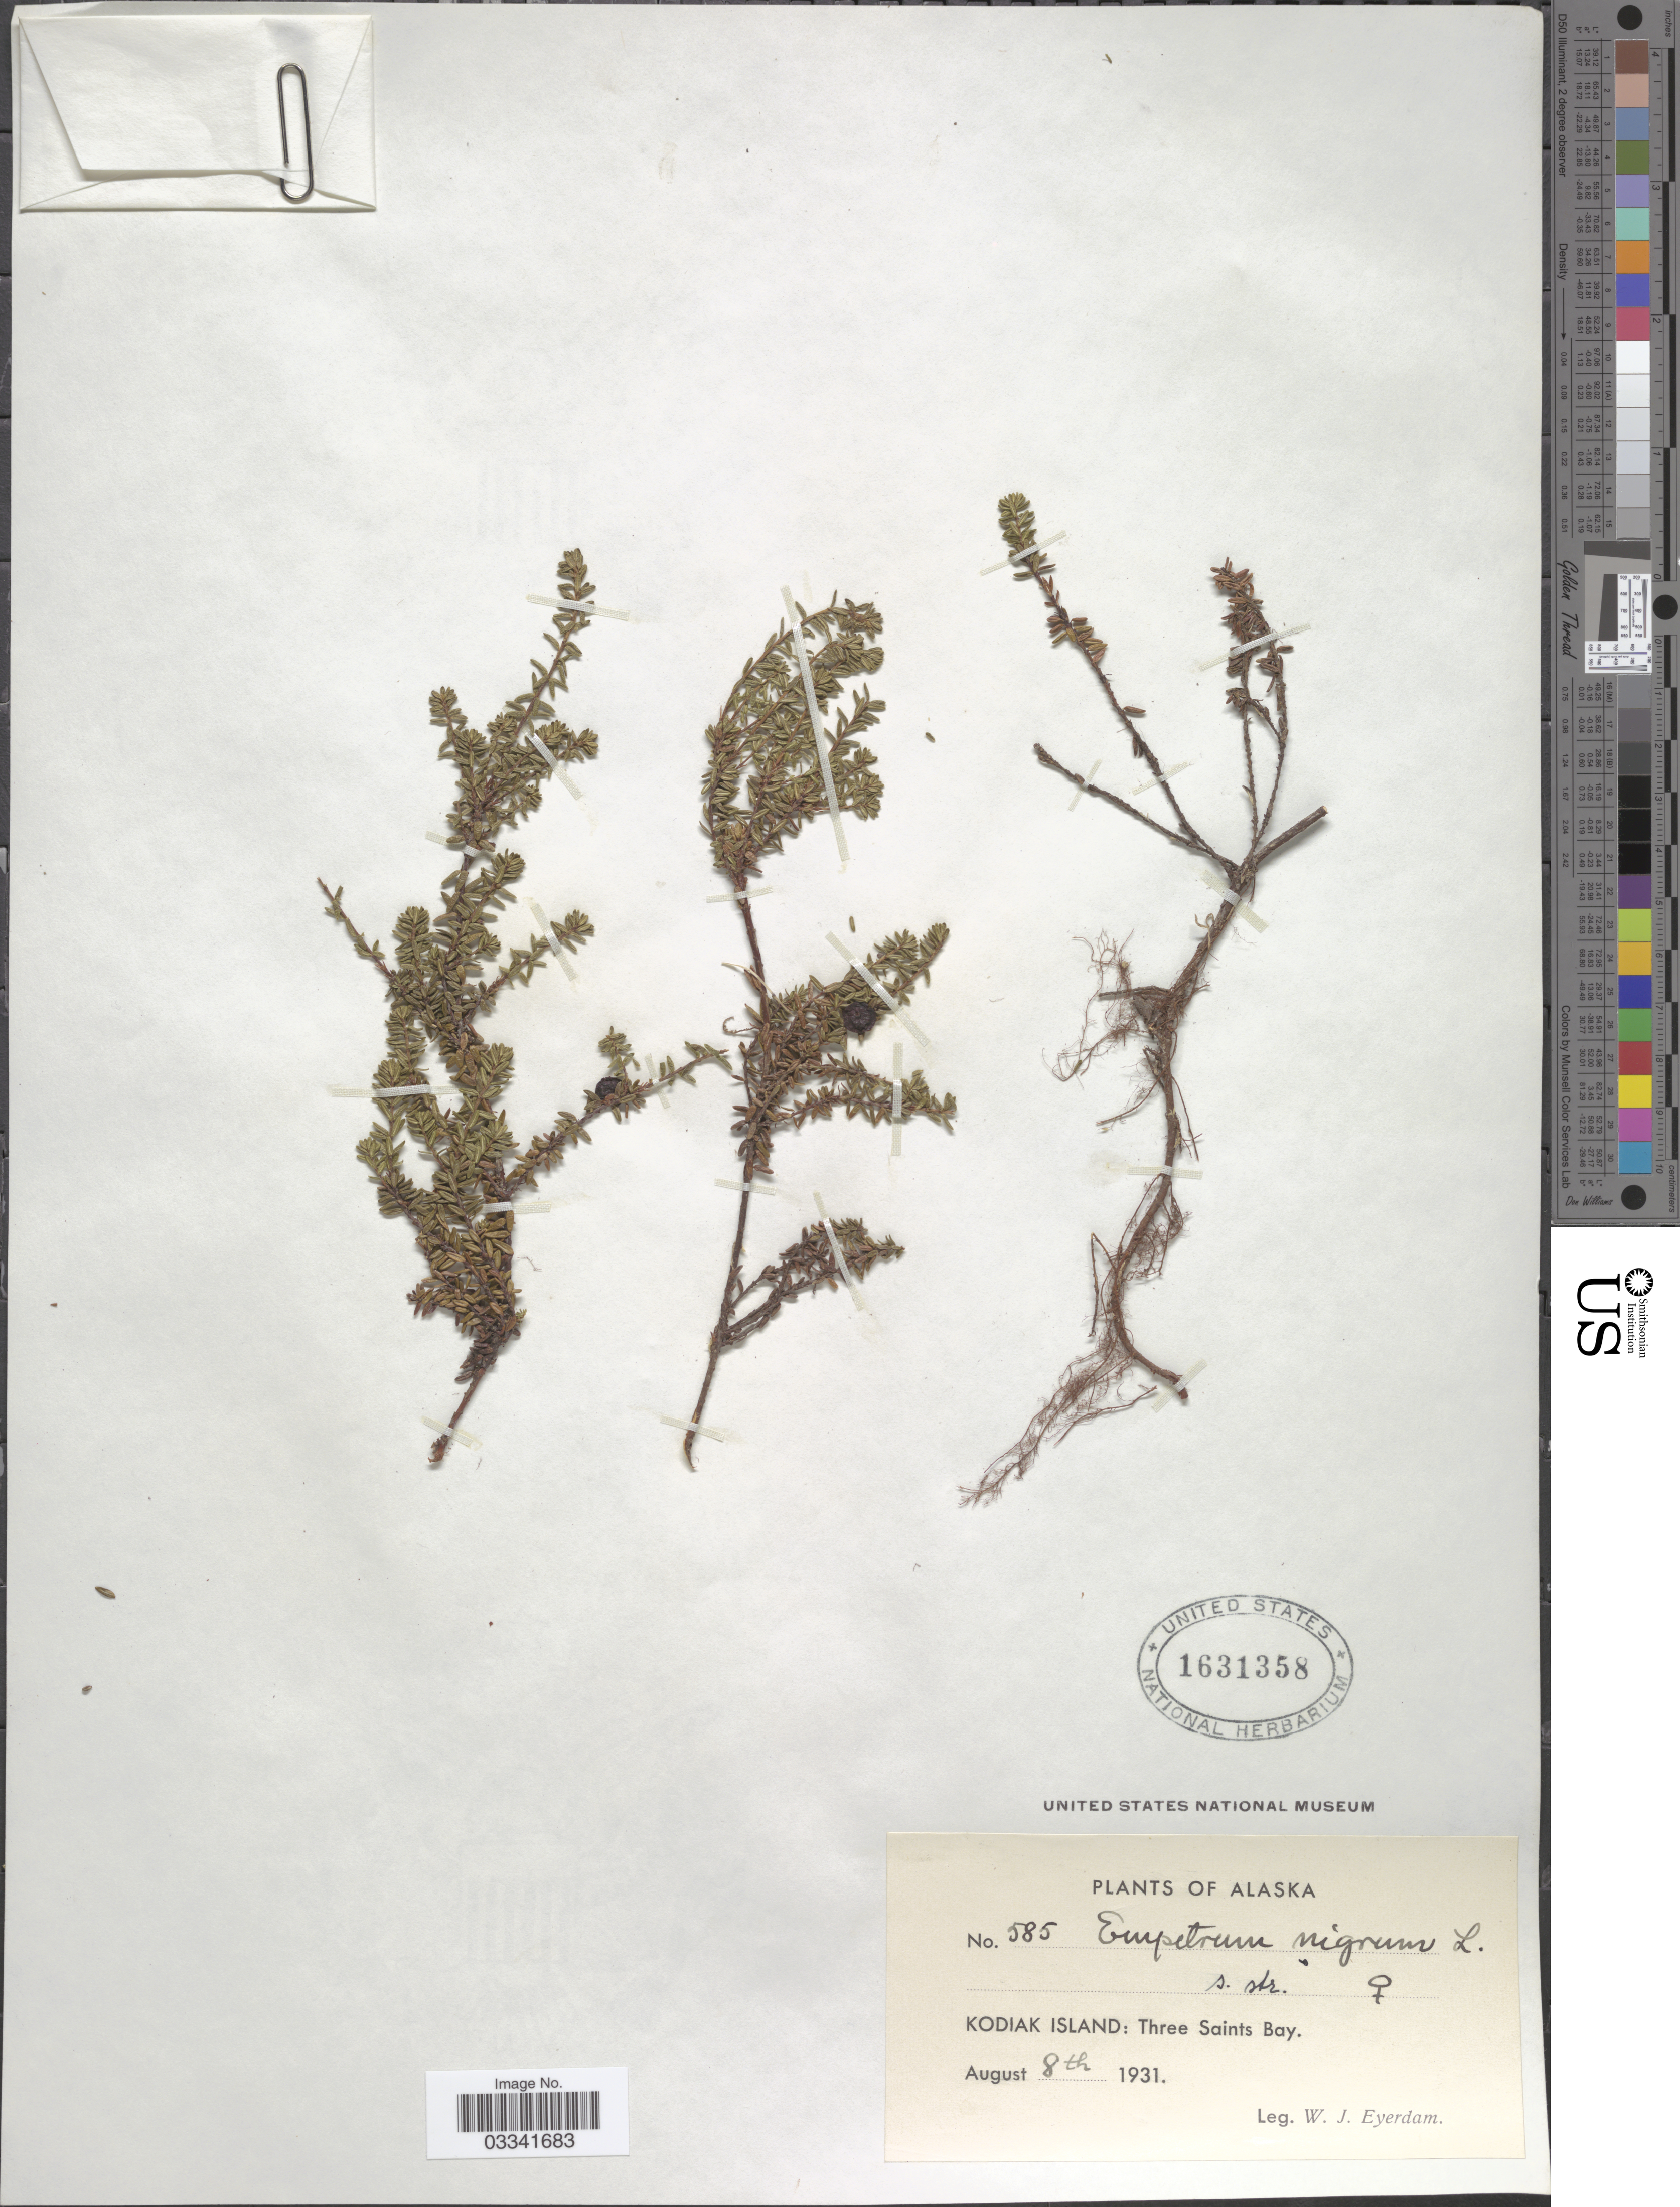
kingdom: Plantae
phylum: Tracheophyta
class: Magnoliopsida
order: Ericales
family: Ericaceae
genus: Empetrum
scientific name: Empetrum nigrum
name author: L.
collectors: W. J. Eyerdam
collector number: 585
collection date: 1931-08-08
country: United States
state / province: Alaska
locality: Kodiak Island: Three Saints Bay.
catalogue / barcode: US 1631358